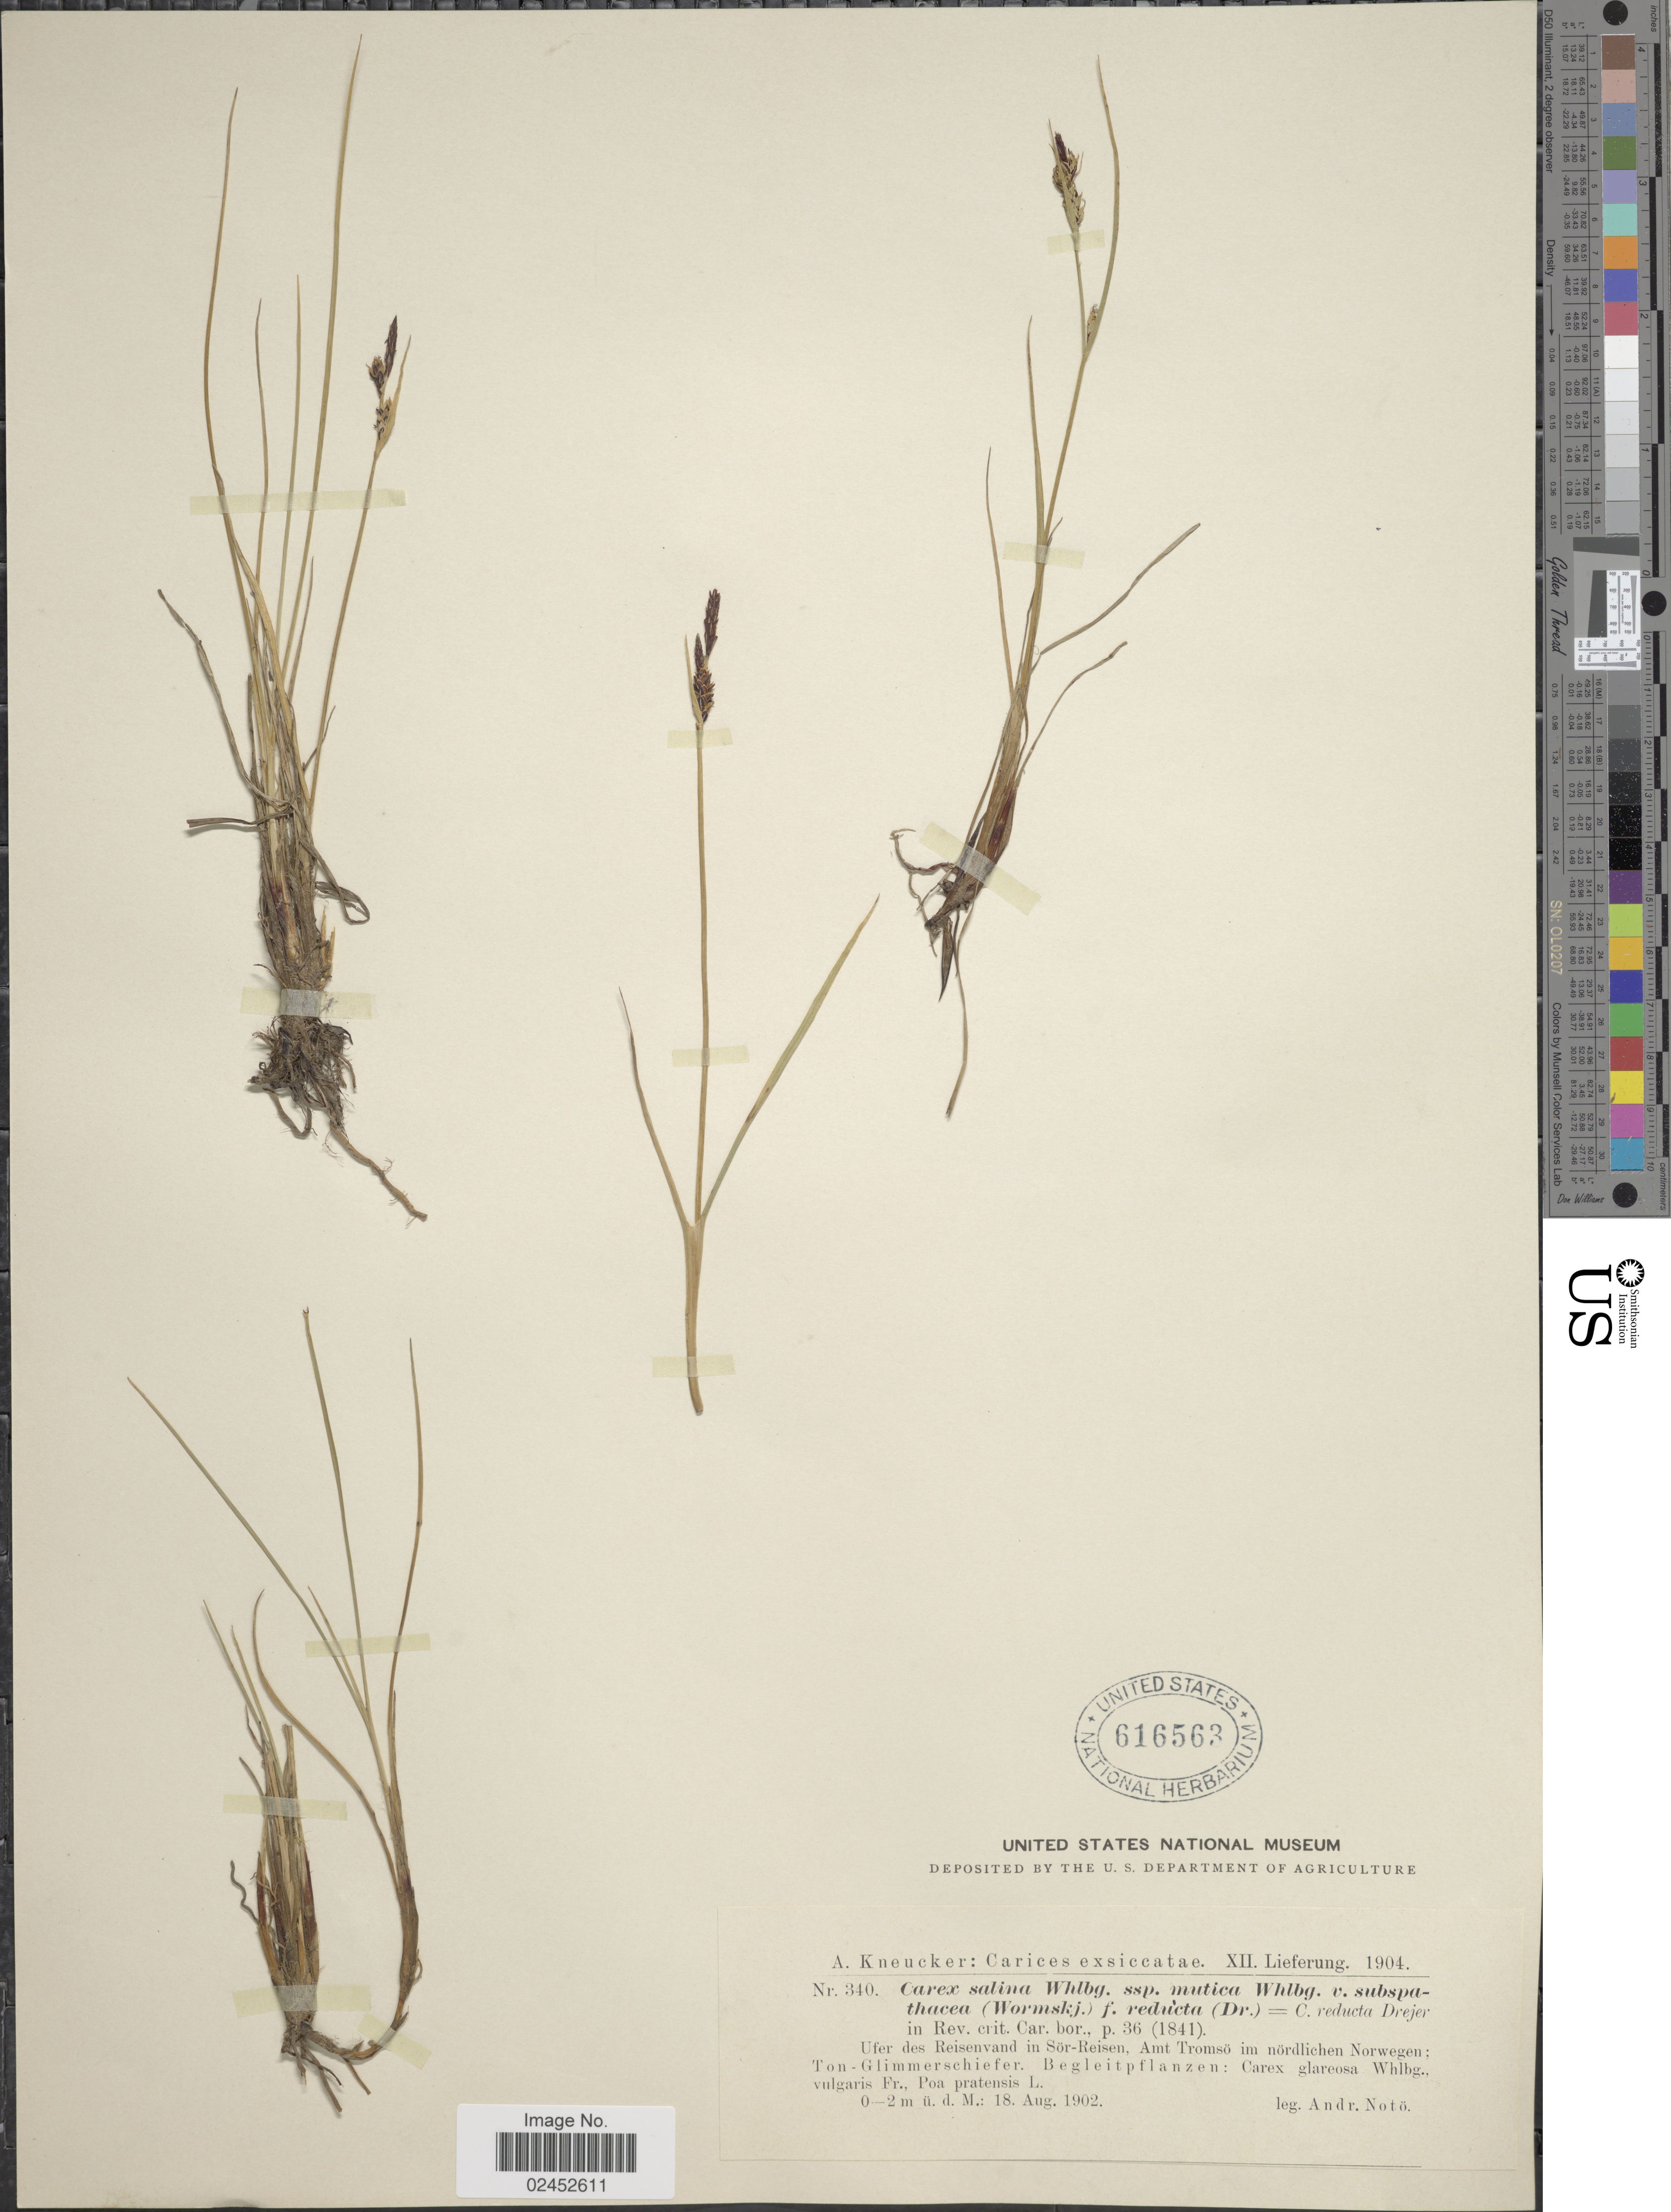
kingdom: Plantae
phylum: Tracheophyta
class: Liliopsida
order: Poales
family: Cyperaceae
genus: Carex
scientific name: Carex salina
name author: Wahlenb.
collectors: A. Noto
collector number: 340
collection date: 1902-08-18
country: Norway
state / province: Troms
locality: Carices, Ufer des Reisenvand in Sör-Reisen, Amt Tromso im nordlichen Norwegen; Ton-und Glimmerschiefer.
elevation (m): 0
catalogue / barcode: US 616563